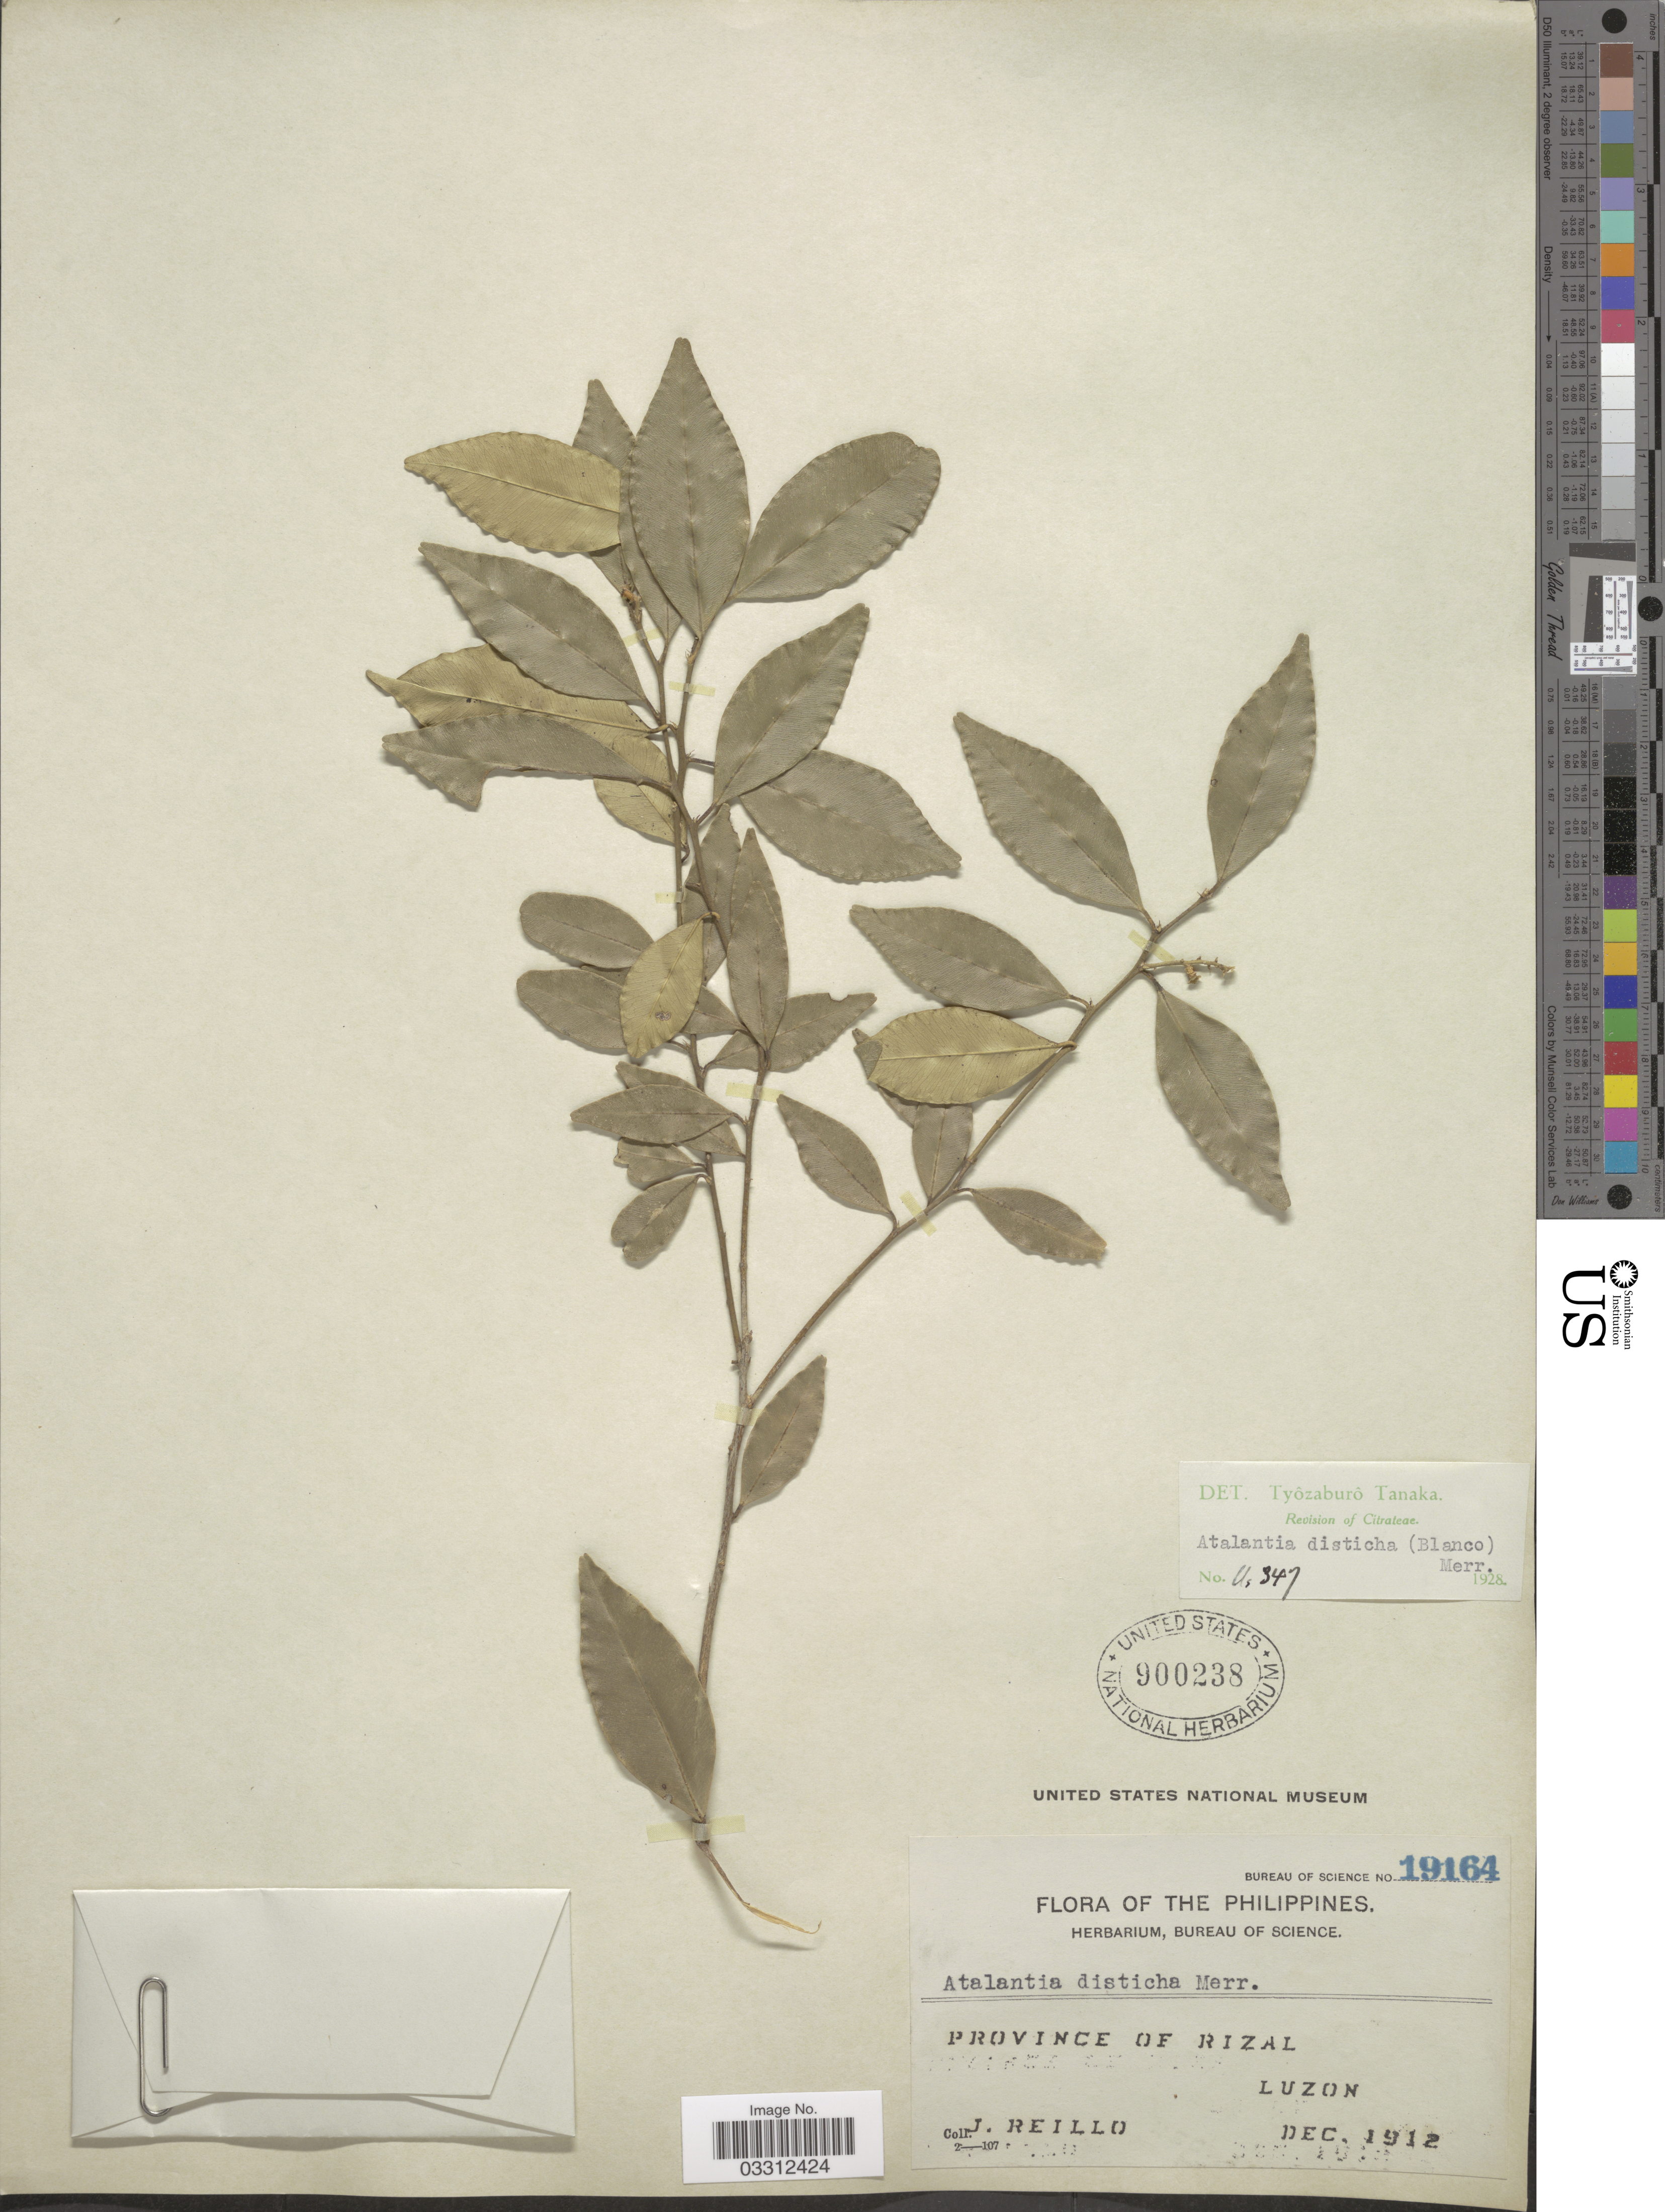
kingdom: Plantae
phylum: Tracheophyta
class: Magnoliopsida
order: Sapindales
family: Rutaceae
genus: Atalantia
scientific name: Atalantia racemosa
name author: Wight ex Hook.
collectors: J. Reillo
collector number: Bureau of Science 19164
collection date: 1912-12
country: Philippines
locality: Province of Rizal. Luzon.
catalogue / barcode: US 900238